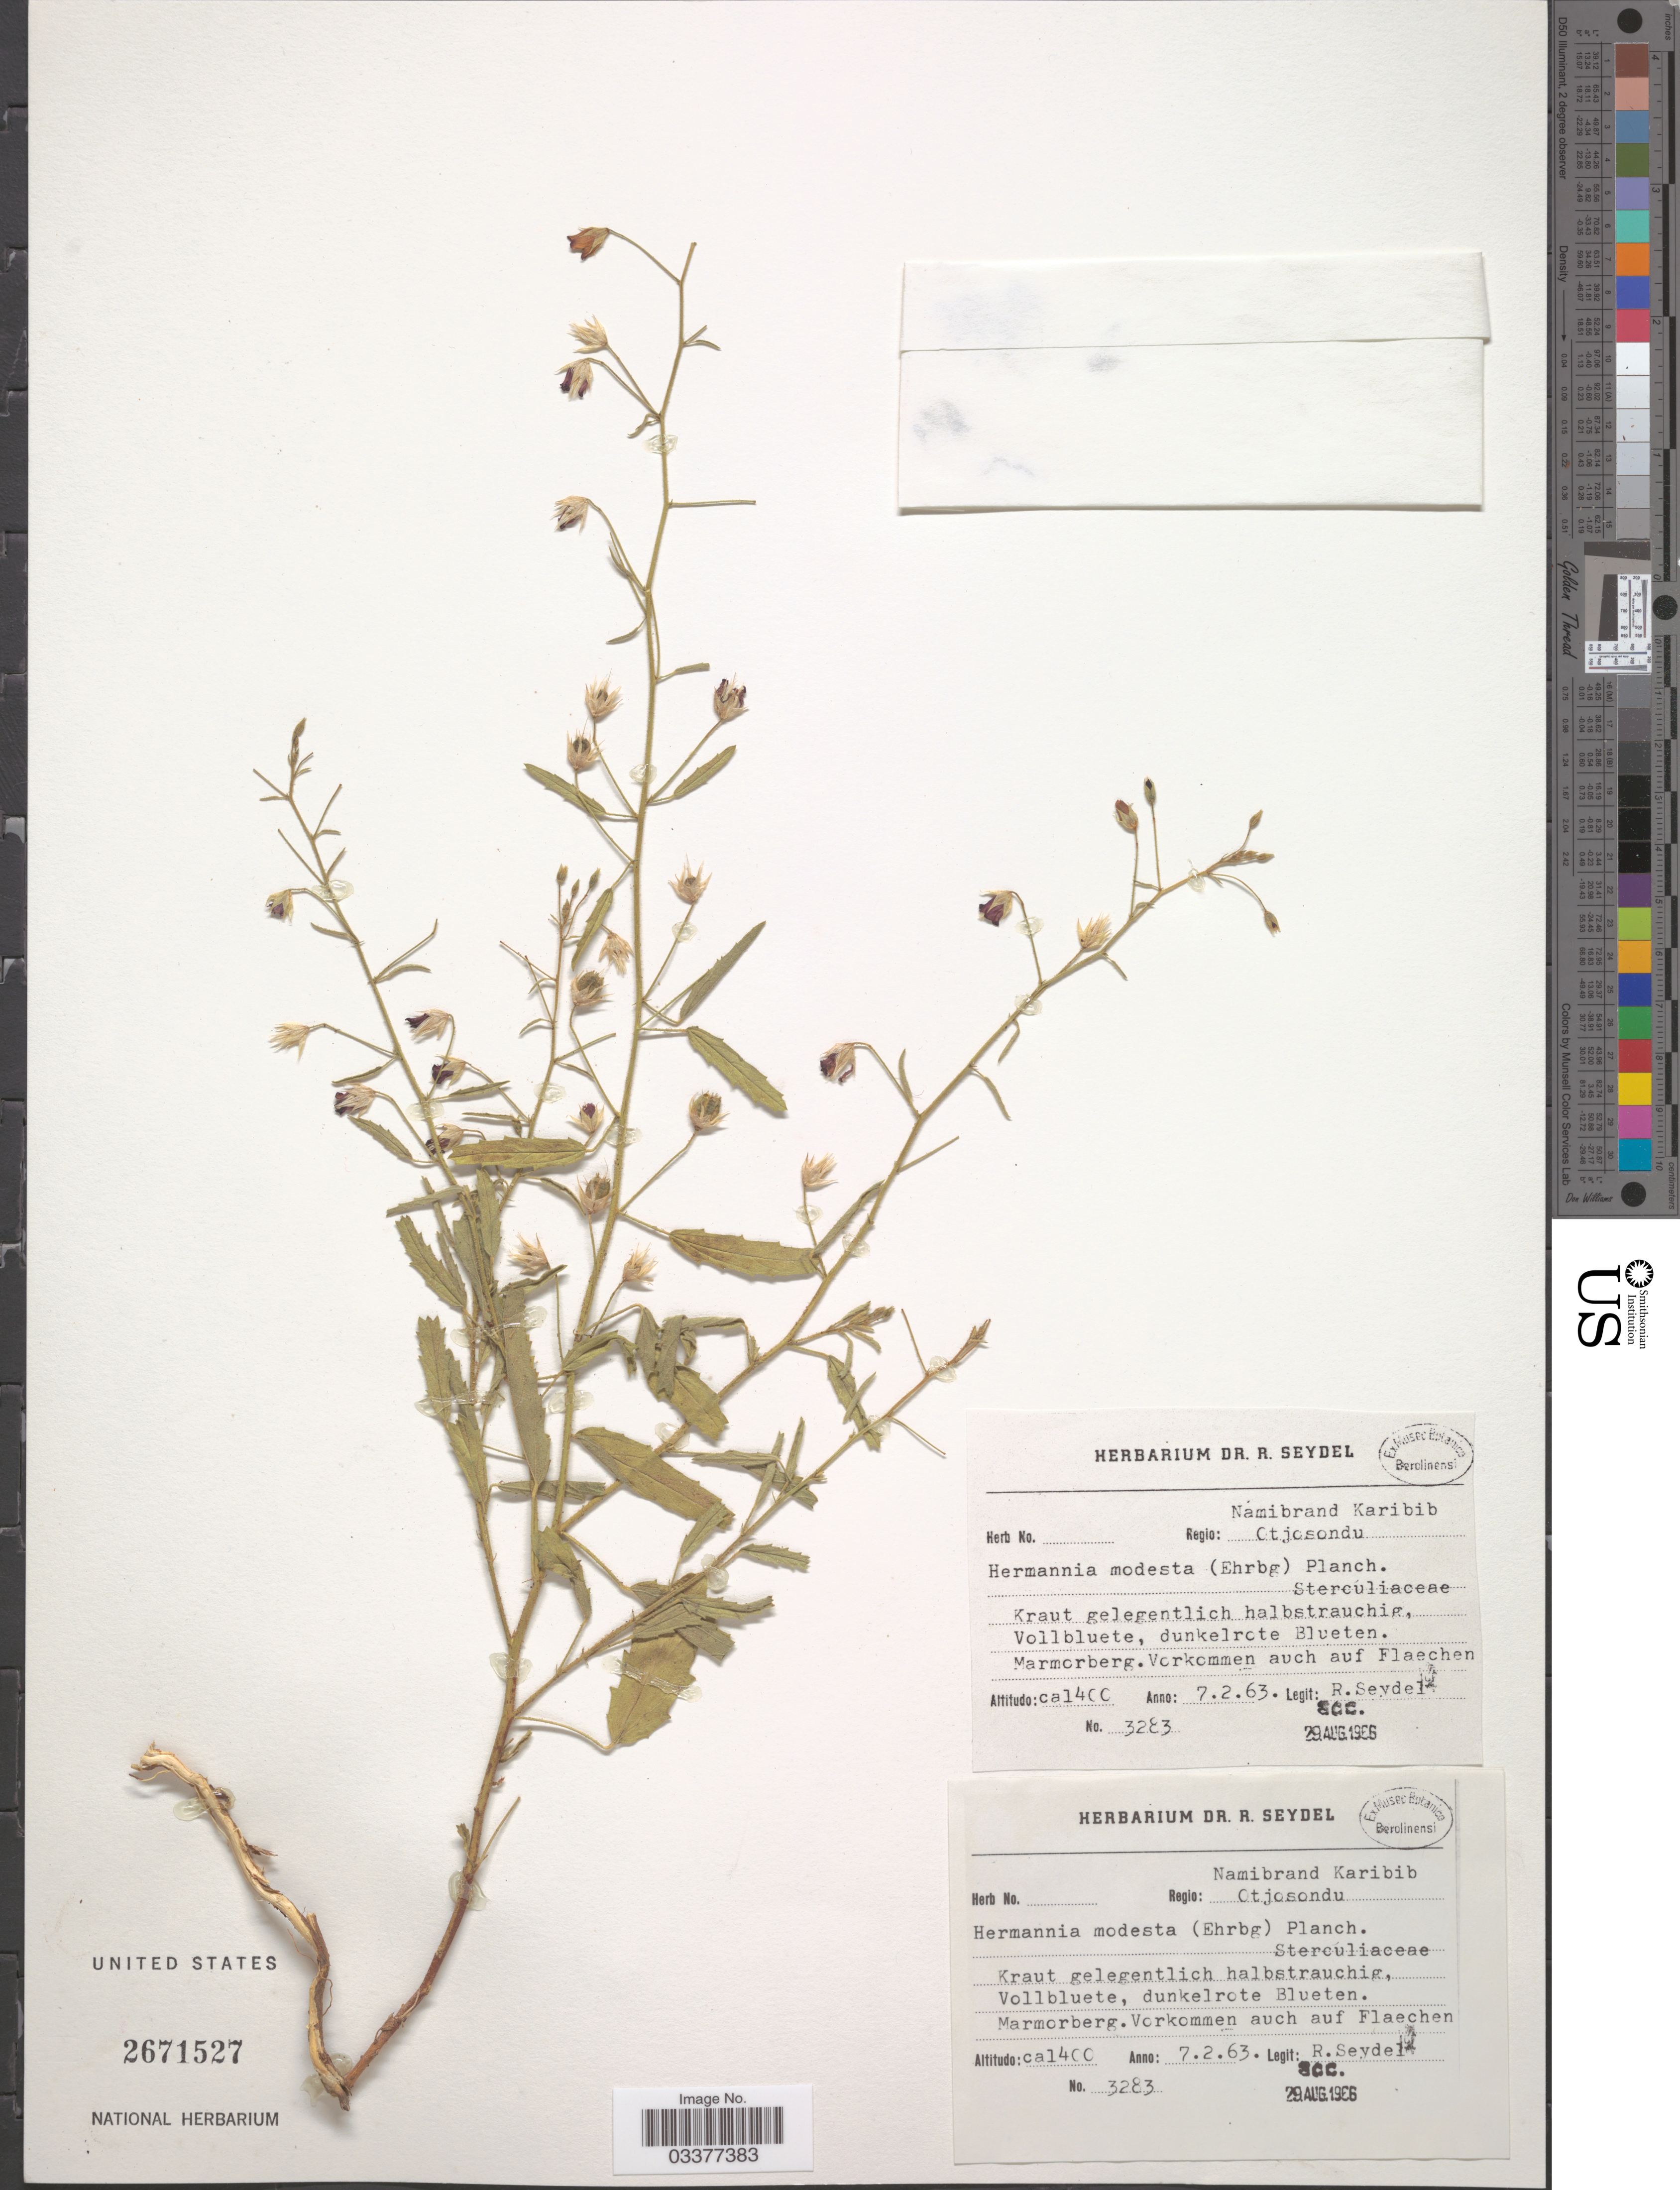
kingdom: Plantae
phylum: Tracheophyta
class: Magnoliopsida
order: Malvales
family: Malvaceae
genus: Hermannia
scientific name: Hermannia modesta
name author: (Ehrenb.) Mast.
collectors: R. Seydel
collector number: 3283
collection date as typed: Transcribed d/m/y: 7/2/63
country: Namibia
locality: Regio: Namibrand Karibib Otjosondu. Marmorberg.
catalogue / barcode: US 2671527